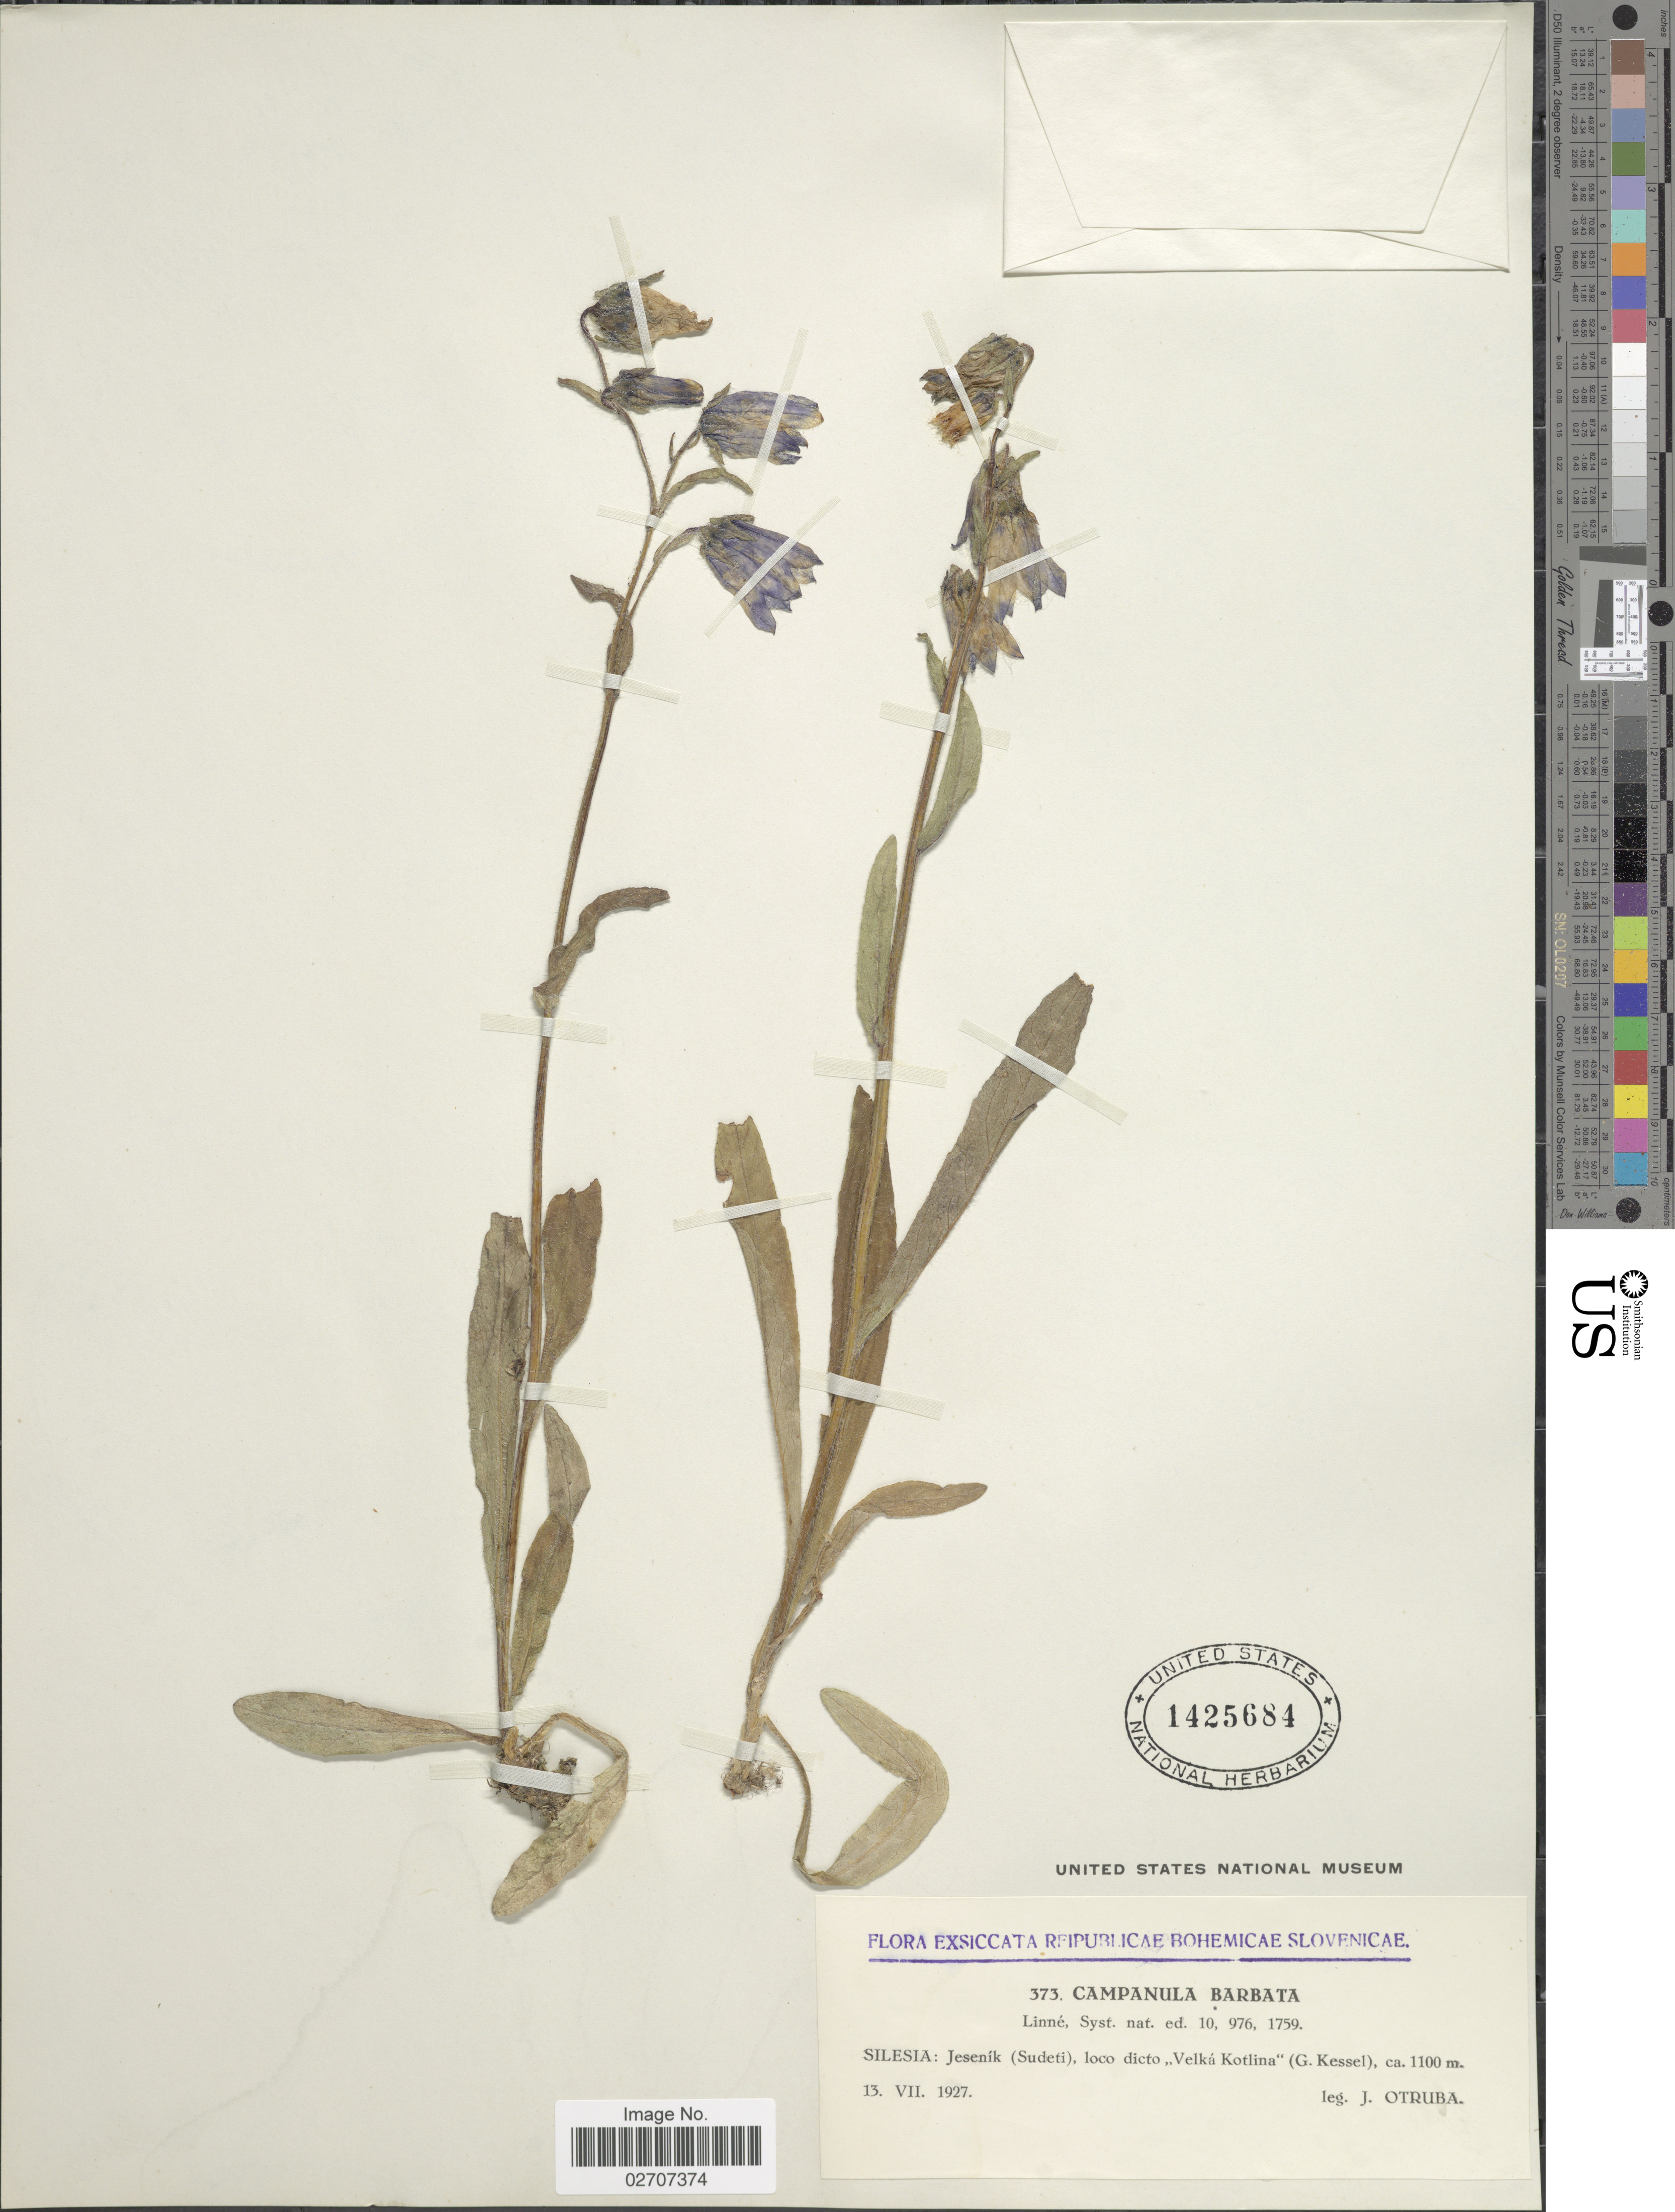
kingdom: Plantae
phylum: Tracheophyta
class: Magnoliopsida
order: Asterales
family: Campanulaceae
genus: Campanula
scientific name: Campanula barbata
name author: L.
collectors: J. Otruba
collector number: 373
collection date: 1927-07-13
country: Czechia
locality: Reipublicae Bohemicae Slovenicae, Silesia: jesenik (Sudeti), loco dicto "Velka Kotlina".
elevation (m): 1100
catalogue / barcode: US 1425684